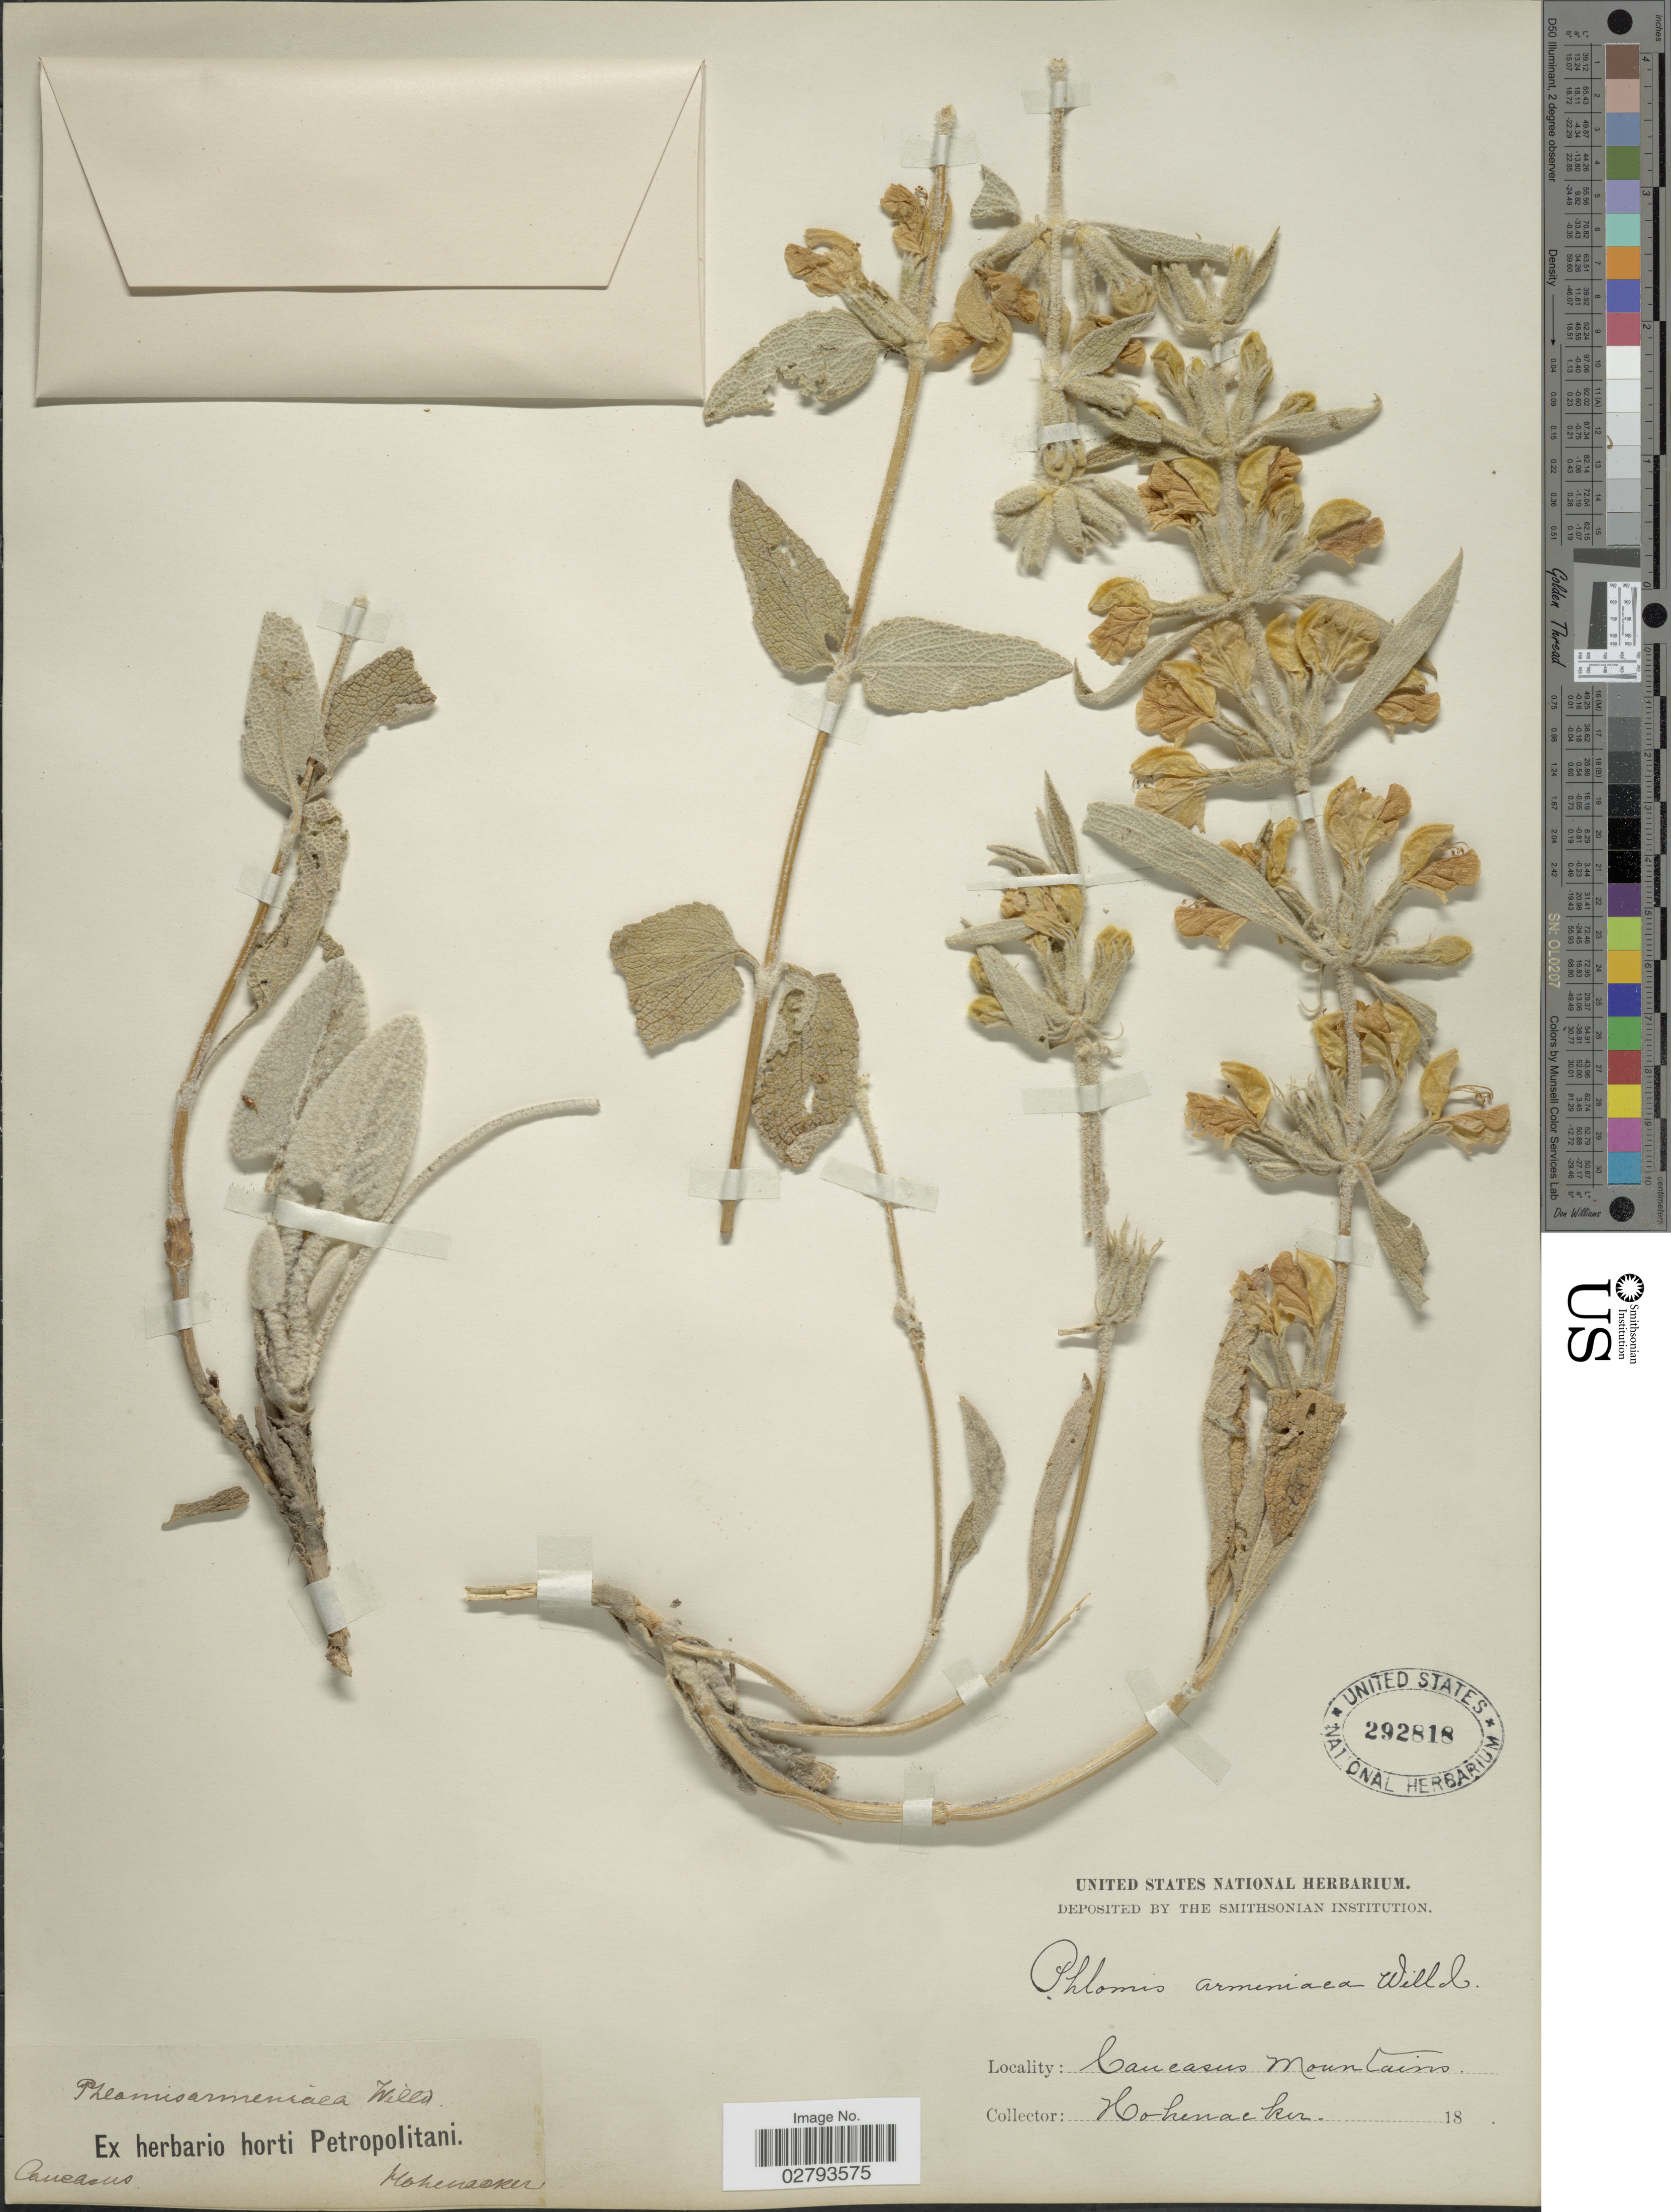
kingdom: Plantae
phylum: Tracheophyta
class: Magnoliopsida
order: Lamiales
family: Lamiaceae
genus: Phlomis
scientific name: Phlomis armeniaca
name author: Willd.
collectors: Hohenacker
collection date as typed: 18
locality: Caucasus Mountains.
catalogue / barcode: US 292818